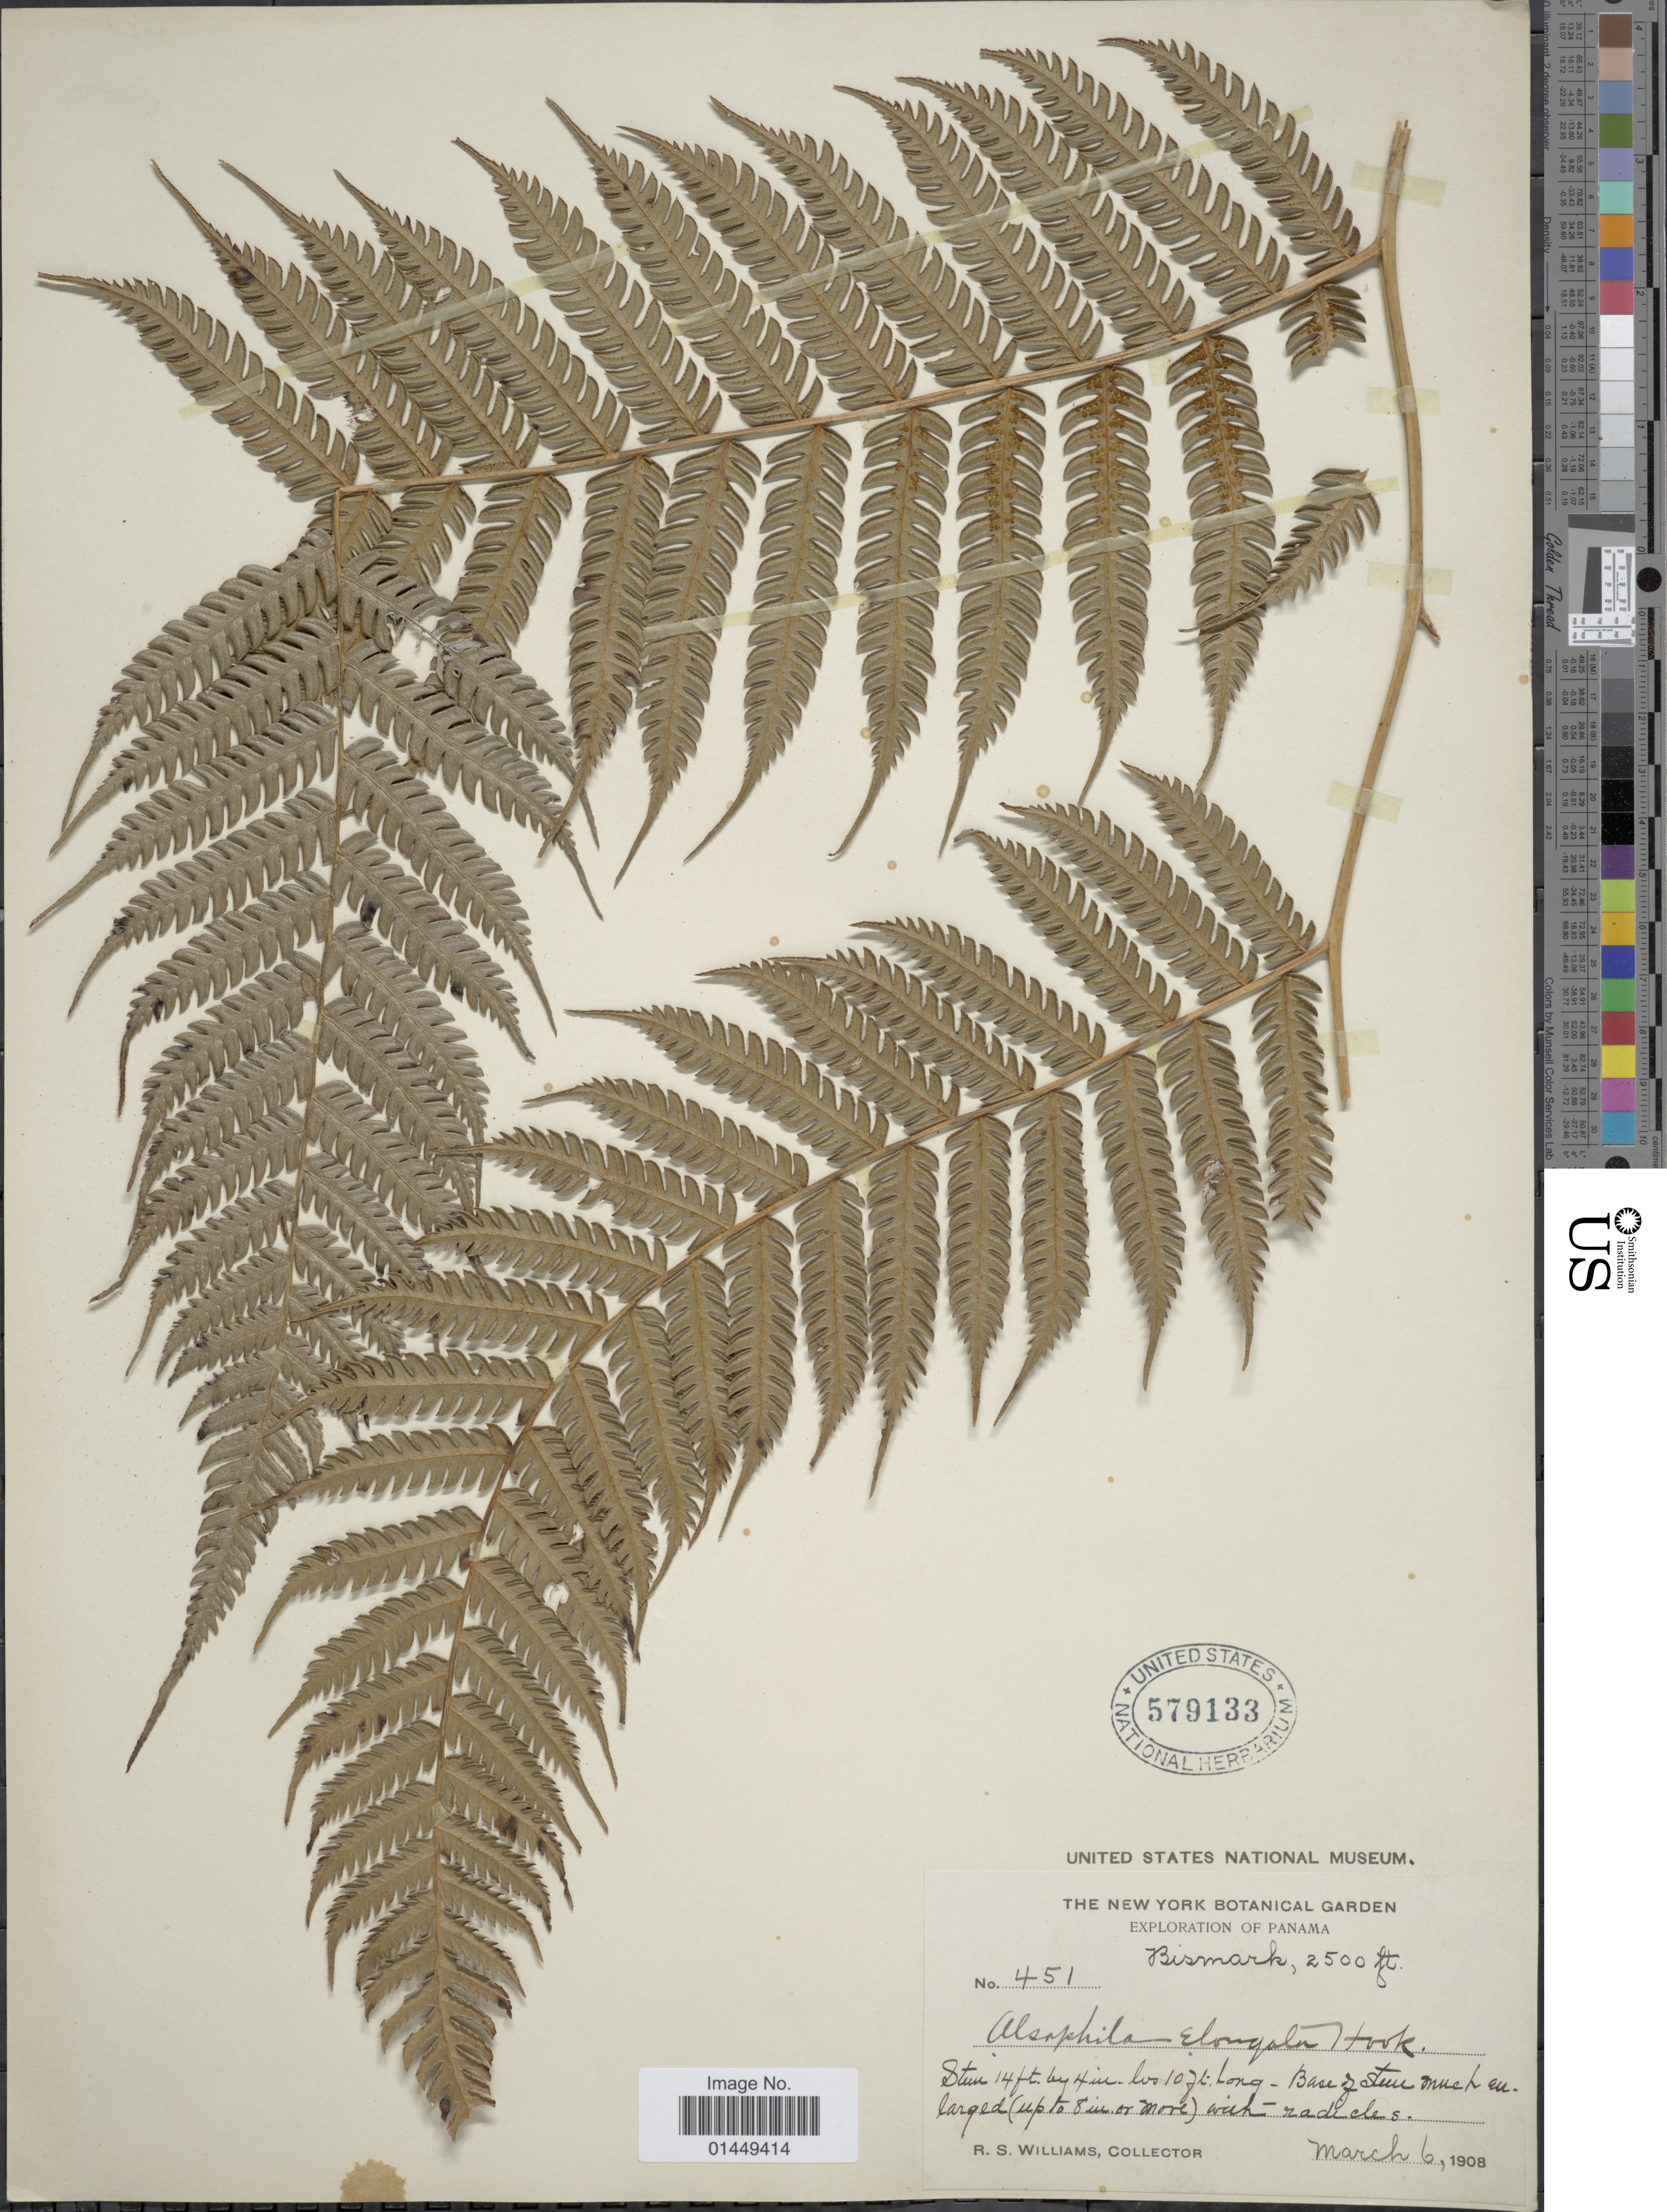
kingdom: Plantae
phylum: Tracheophyta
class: Polypodiopsida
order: Cyatheales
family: Cyatheaceae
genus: Cyathea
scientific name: Cyathea poeppigii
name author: (Hook.) Domin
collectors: R. S. Williams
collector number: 451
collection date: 1908-03-06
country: Panama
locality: Bismark.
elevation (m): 762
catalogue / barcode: US 579133